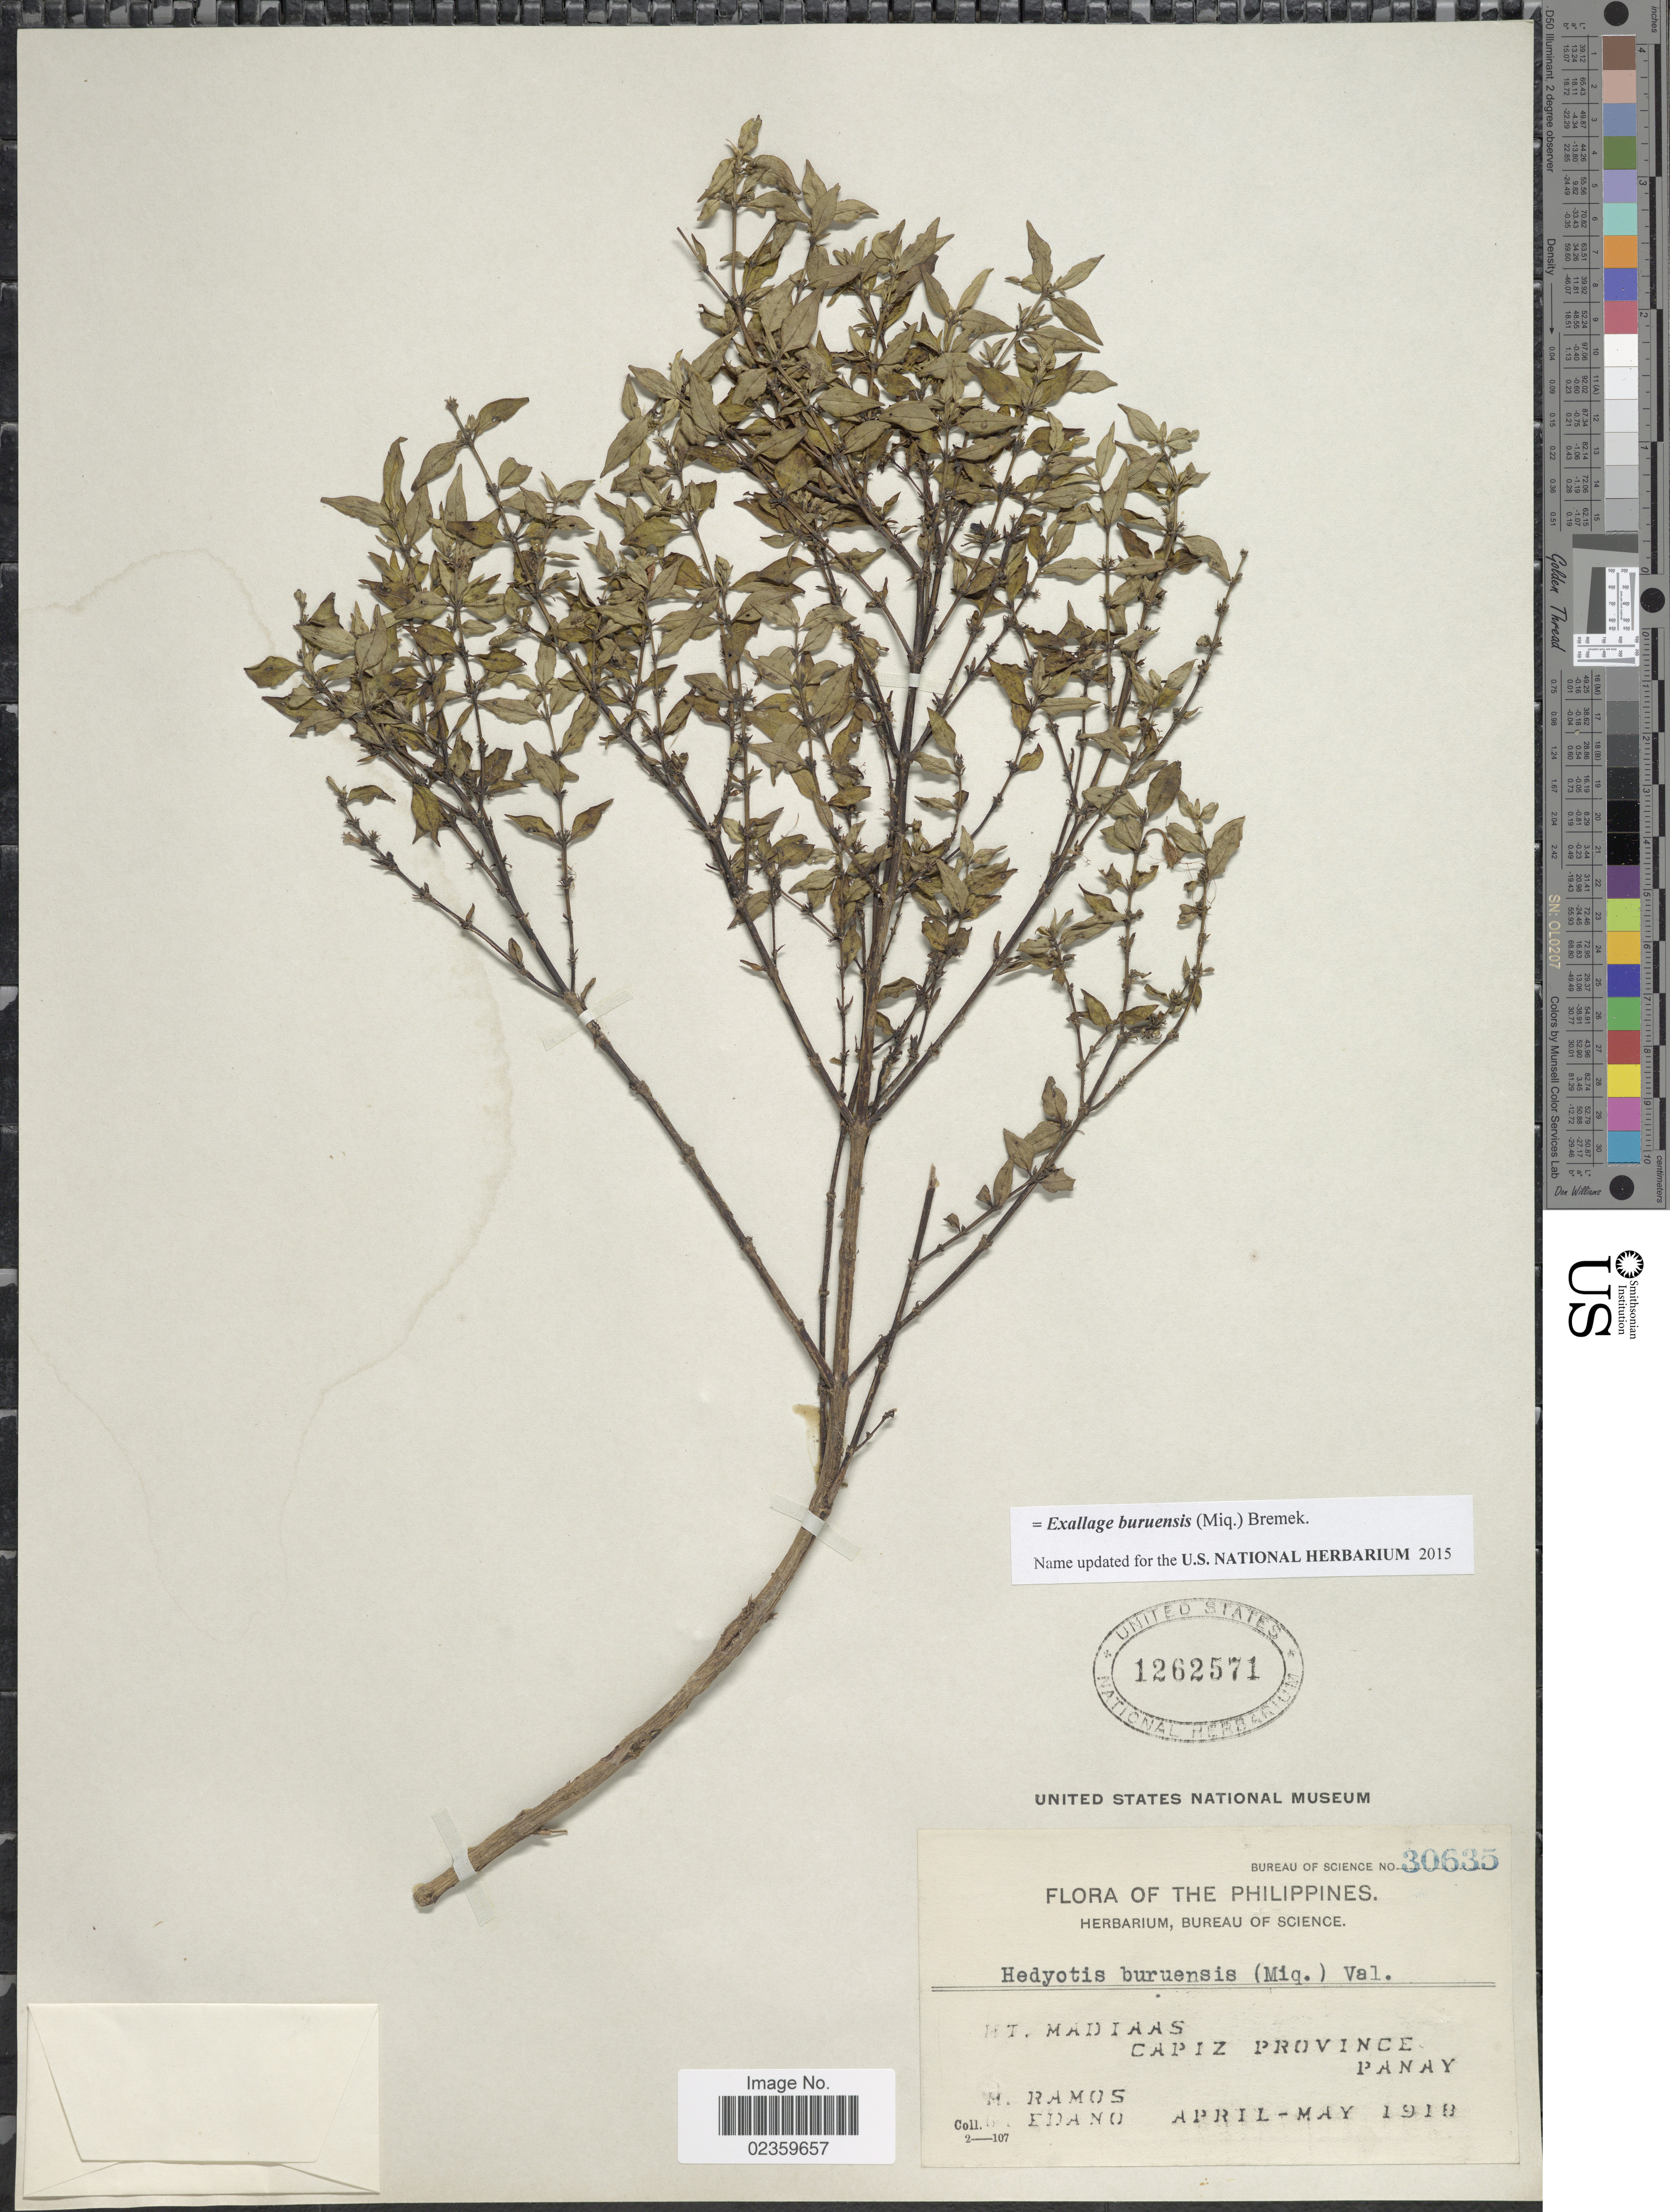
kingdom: Plantae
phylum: Tracheophyta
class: Magnoliopsida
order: Gentianales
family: Rubiaceae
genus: Exallage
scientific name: Exallage buruensis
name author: (Miq.) Bremek.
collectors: M. Ramos & G. Edaño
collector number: Bureau of Science 30635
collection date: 1918-04/1918-05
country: Philippines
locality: Mt. Madiaas. Capiz Province. Panay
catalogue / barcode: US 1262571